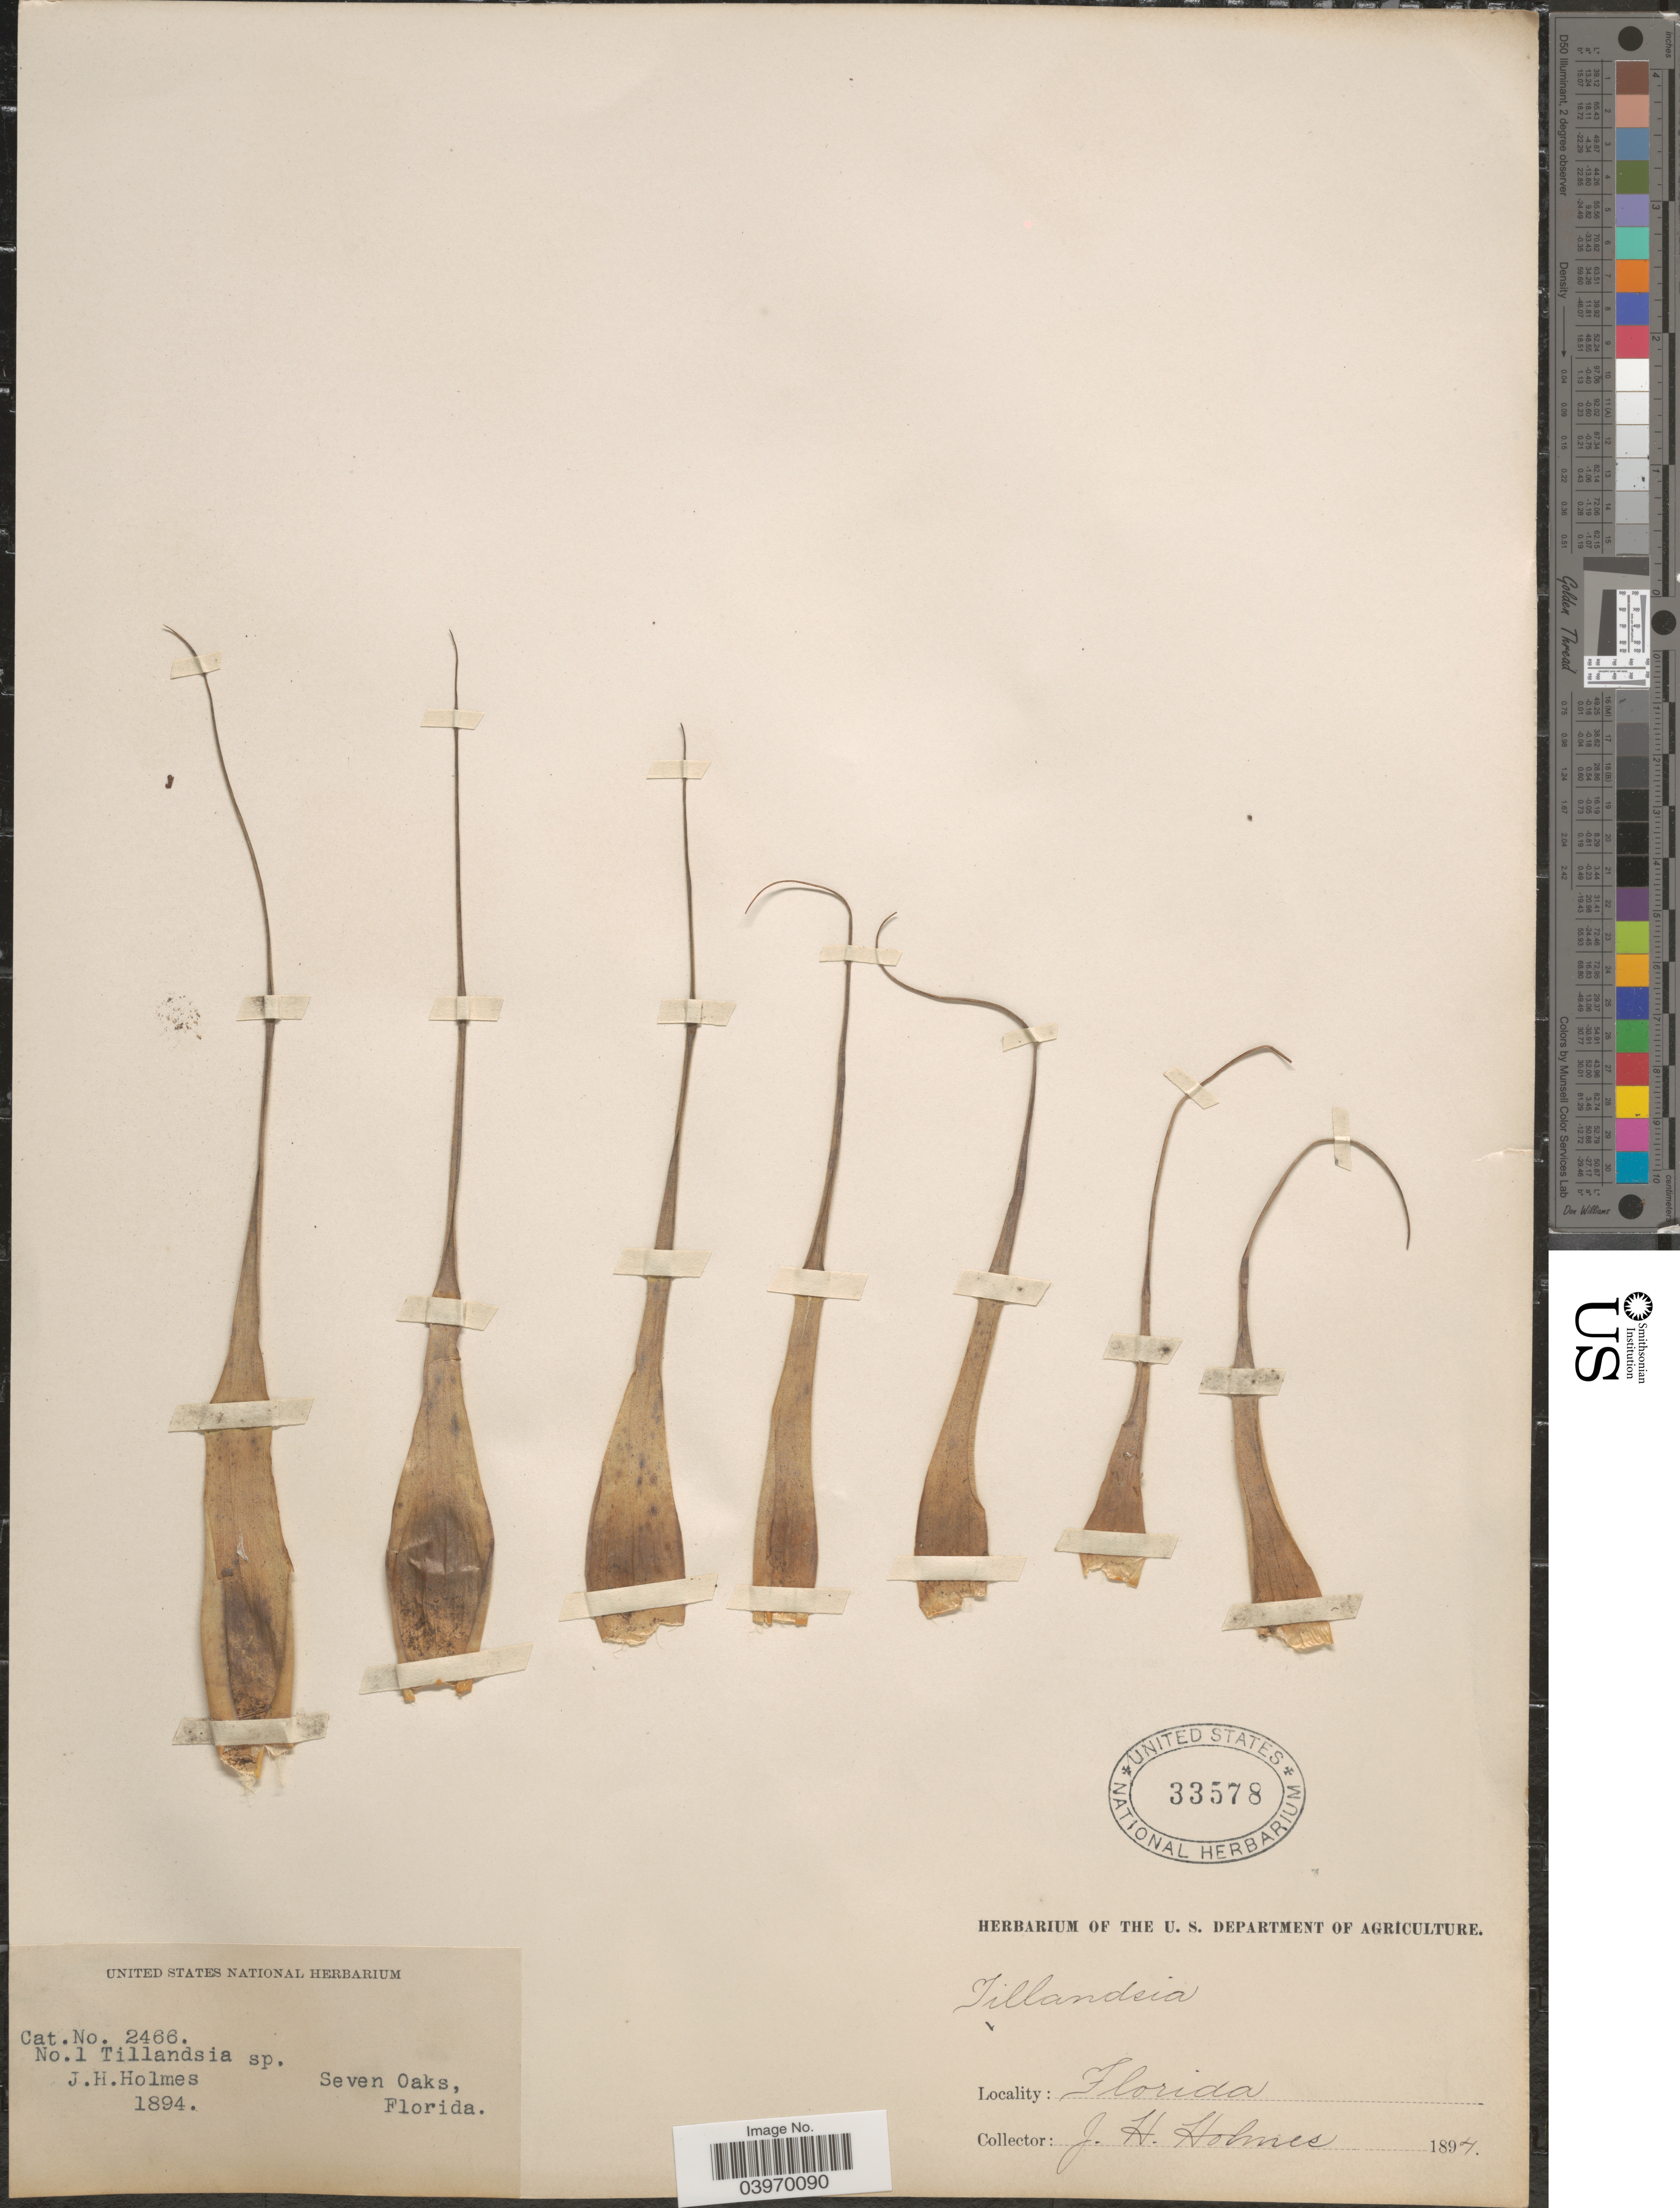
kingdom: Plantae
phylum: Tracheophyta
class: Liliopsida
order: Poales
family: Bromeliaceae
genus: Tillandsia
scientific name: Tillandsia utriculata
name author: L.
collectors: J. Holmes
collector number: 1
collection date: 1894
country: United States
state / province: Florida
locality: Seven Oaks.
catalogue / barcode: US 33578